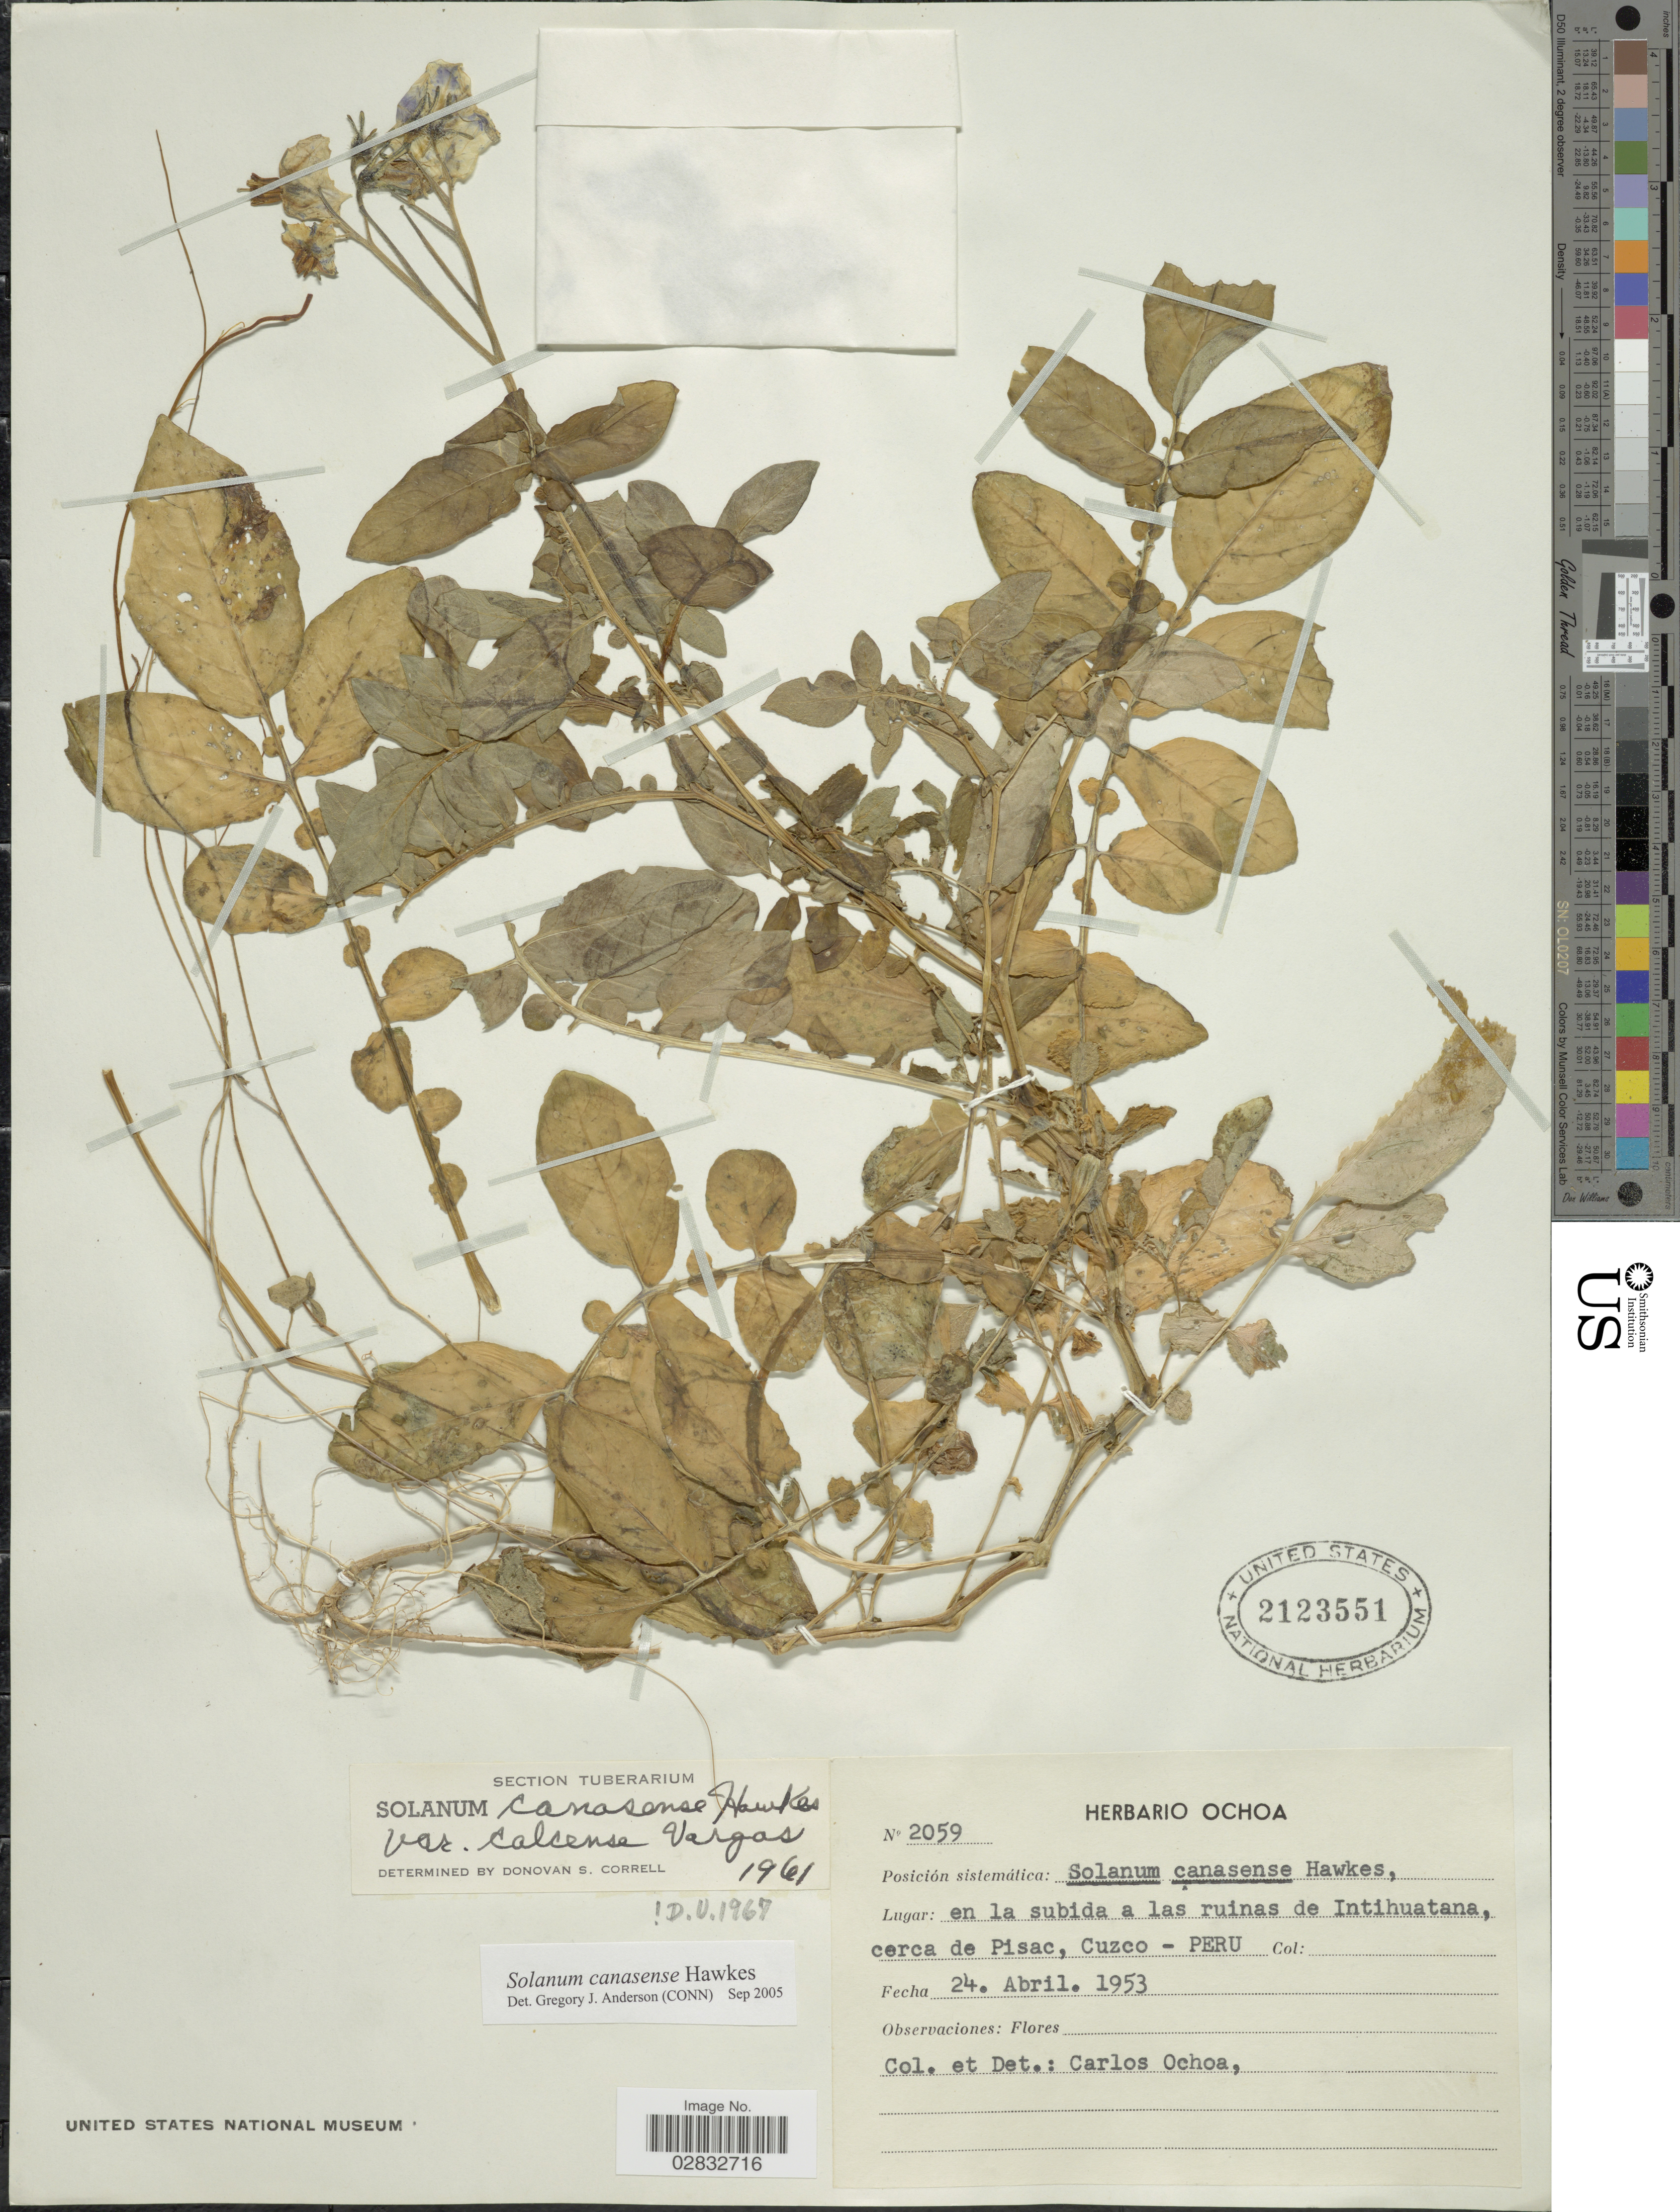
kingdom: Plantae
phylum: Tracheophyta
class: Magnoliopsida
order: Solanales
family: Solanaceae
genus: Solanum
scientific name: Solanum canaosense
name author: L.B. Sm. & Downs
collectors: C. Ochoa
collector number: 2059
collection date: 1953-04-24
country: Peru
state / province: Cusco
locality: En la subida a las ruinas de Intihuatana, cerca de Pisac, Cuzco.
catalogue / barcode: US 2123551